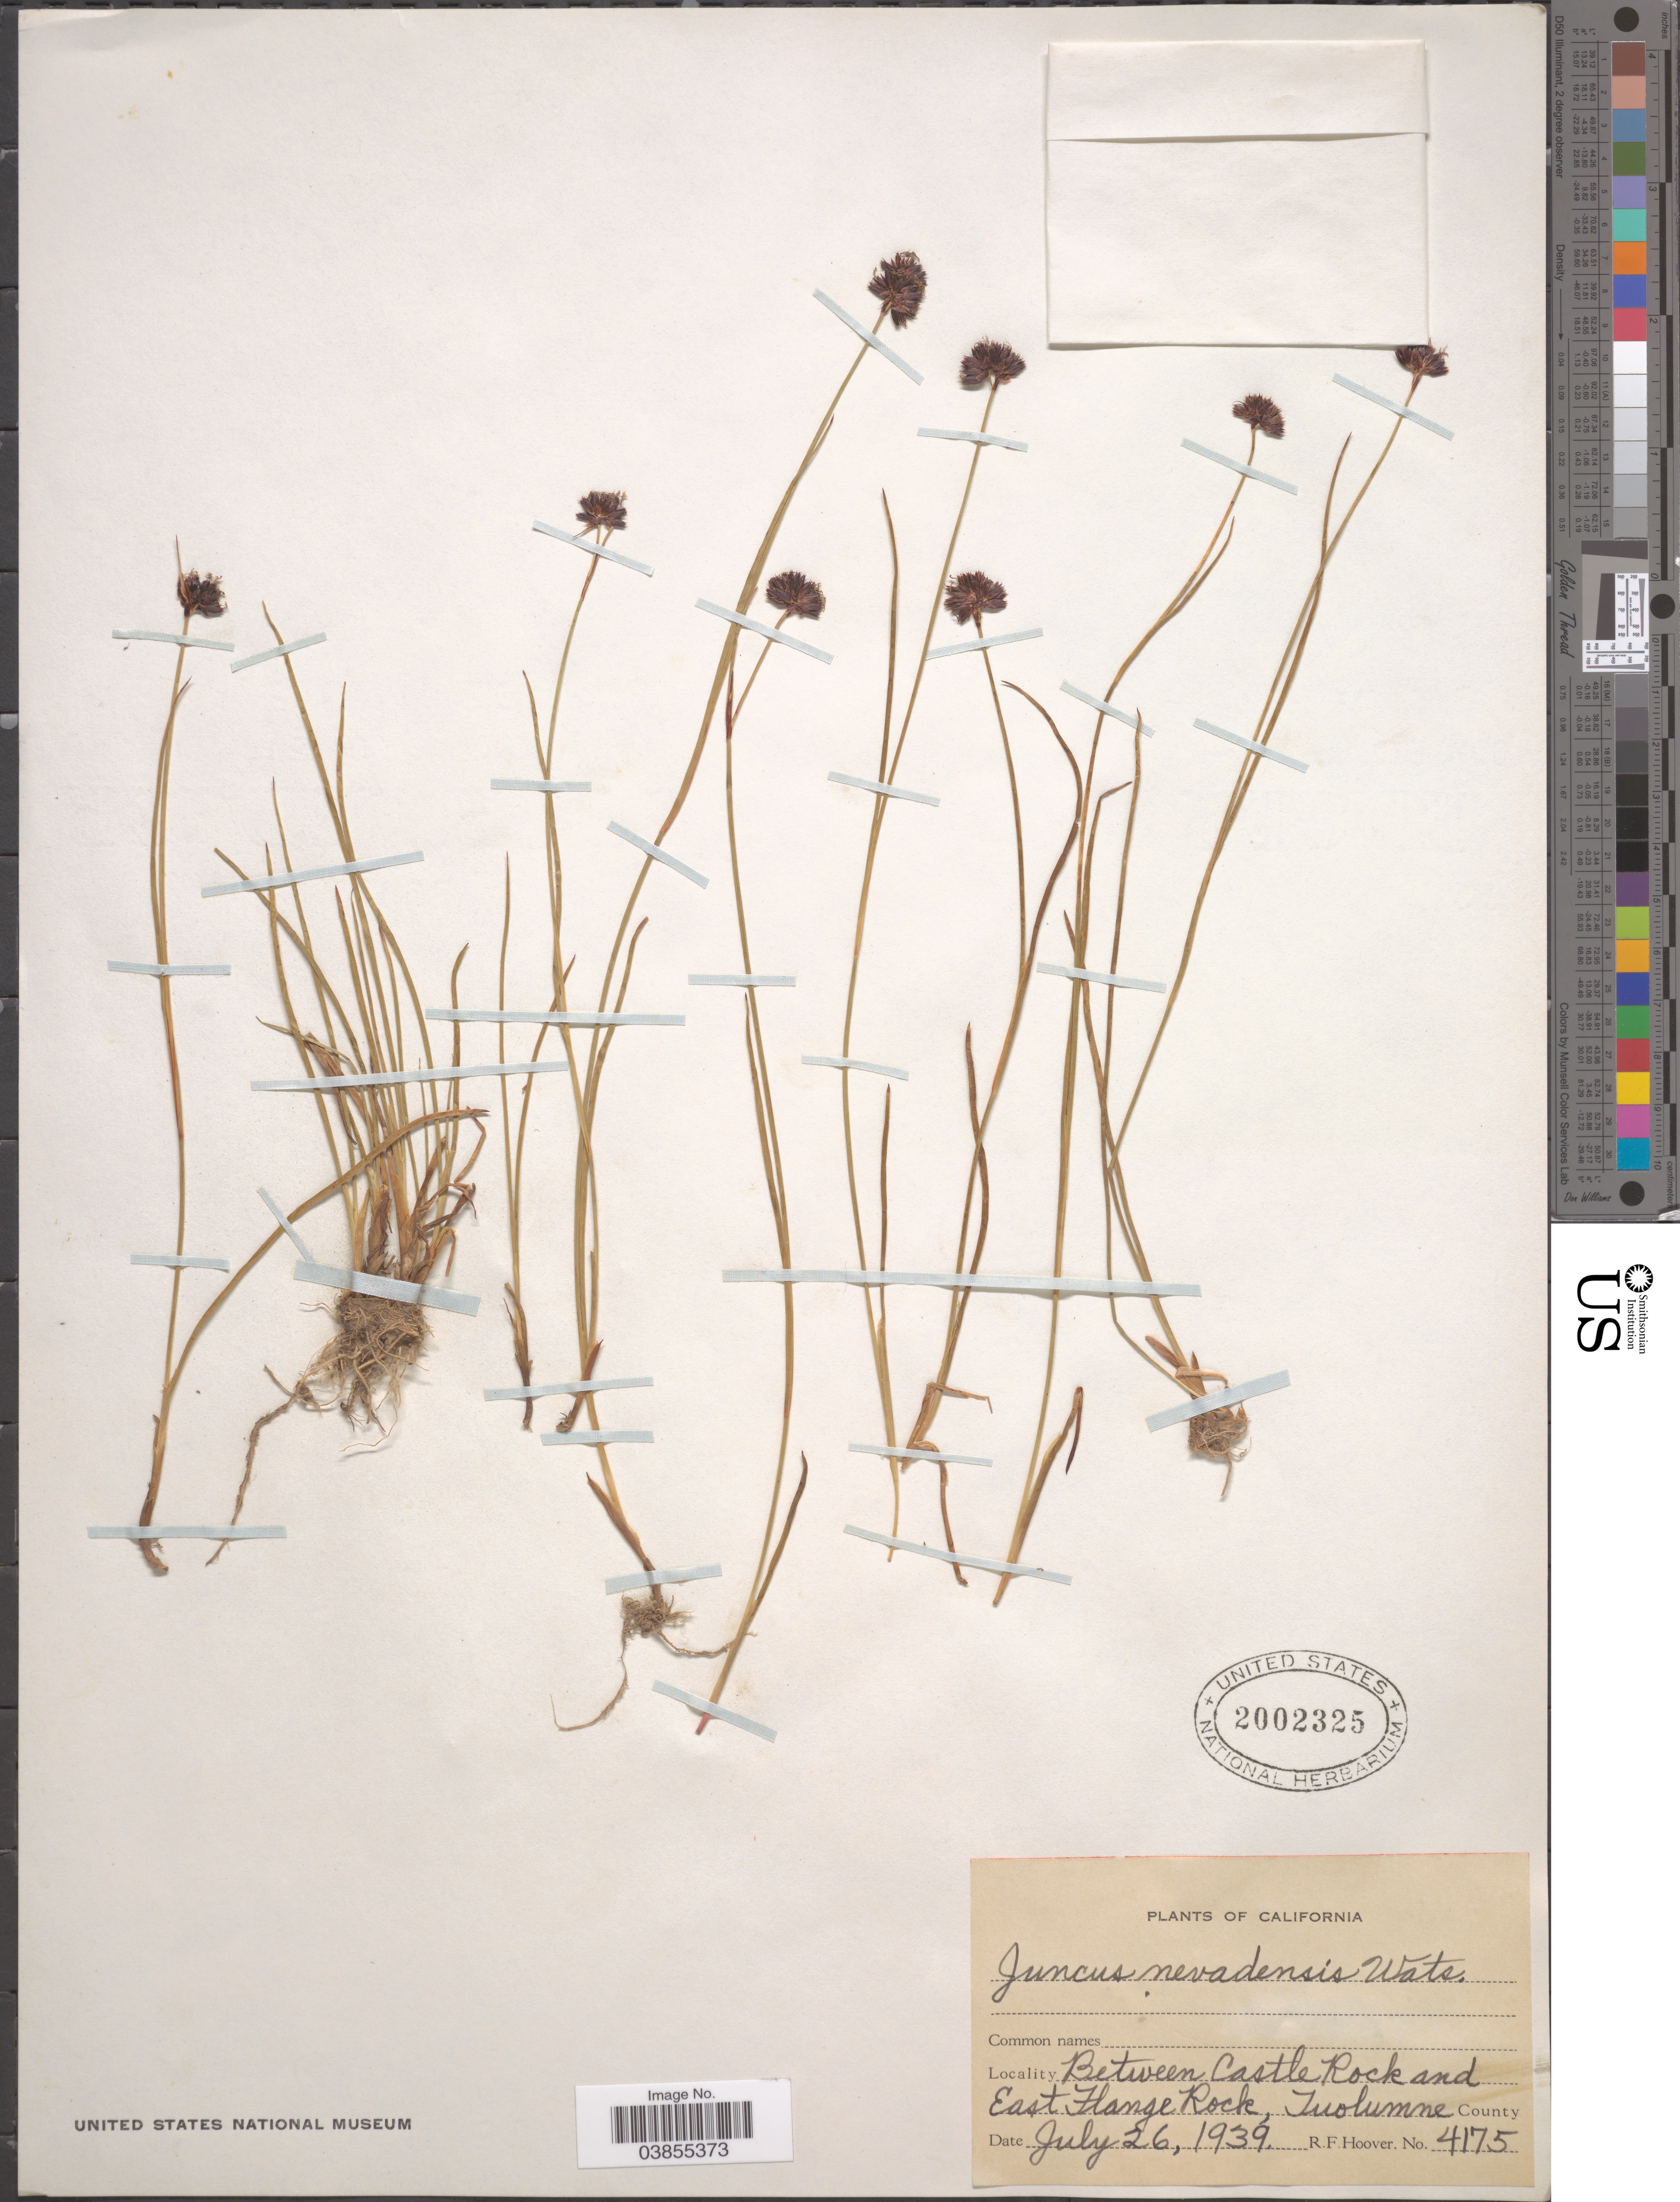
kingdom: Plantae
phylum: Tracheophyta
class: Liliopsida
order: Poales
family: Juncaceae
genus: Juncus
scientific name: Juncus nevadensis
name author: S. Watson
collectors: R. F. Hoover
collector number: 4175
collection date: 1939-07-26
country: United States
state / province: California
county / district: Tuolumne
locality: Between Castle Rock and East Flange Rock, Tuolumne County.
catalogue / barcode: US 2002325